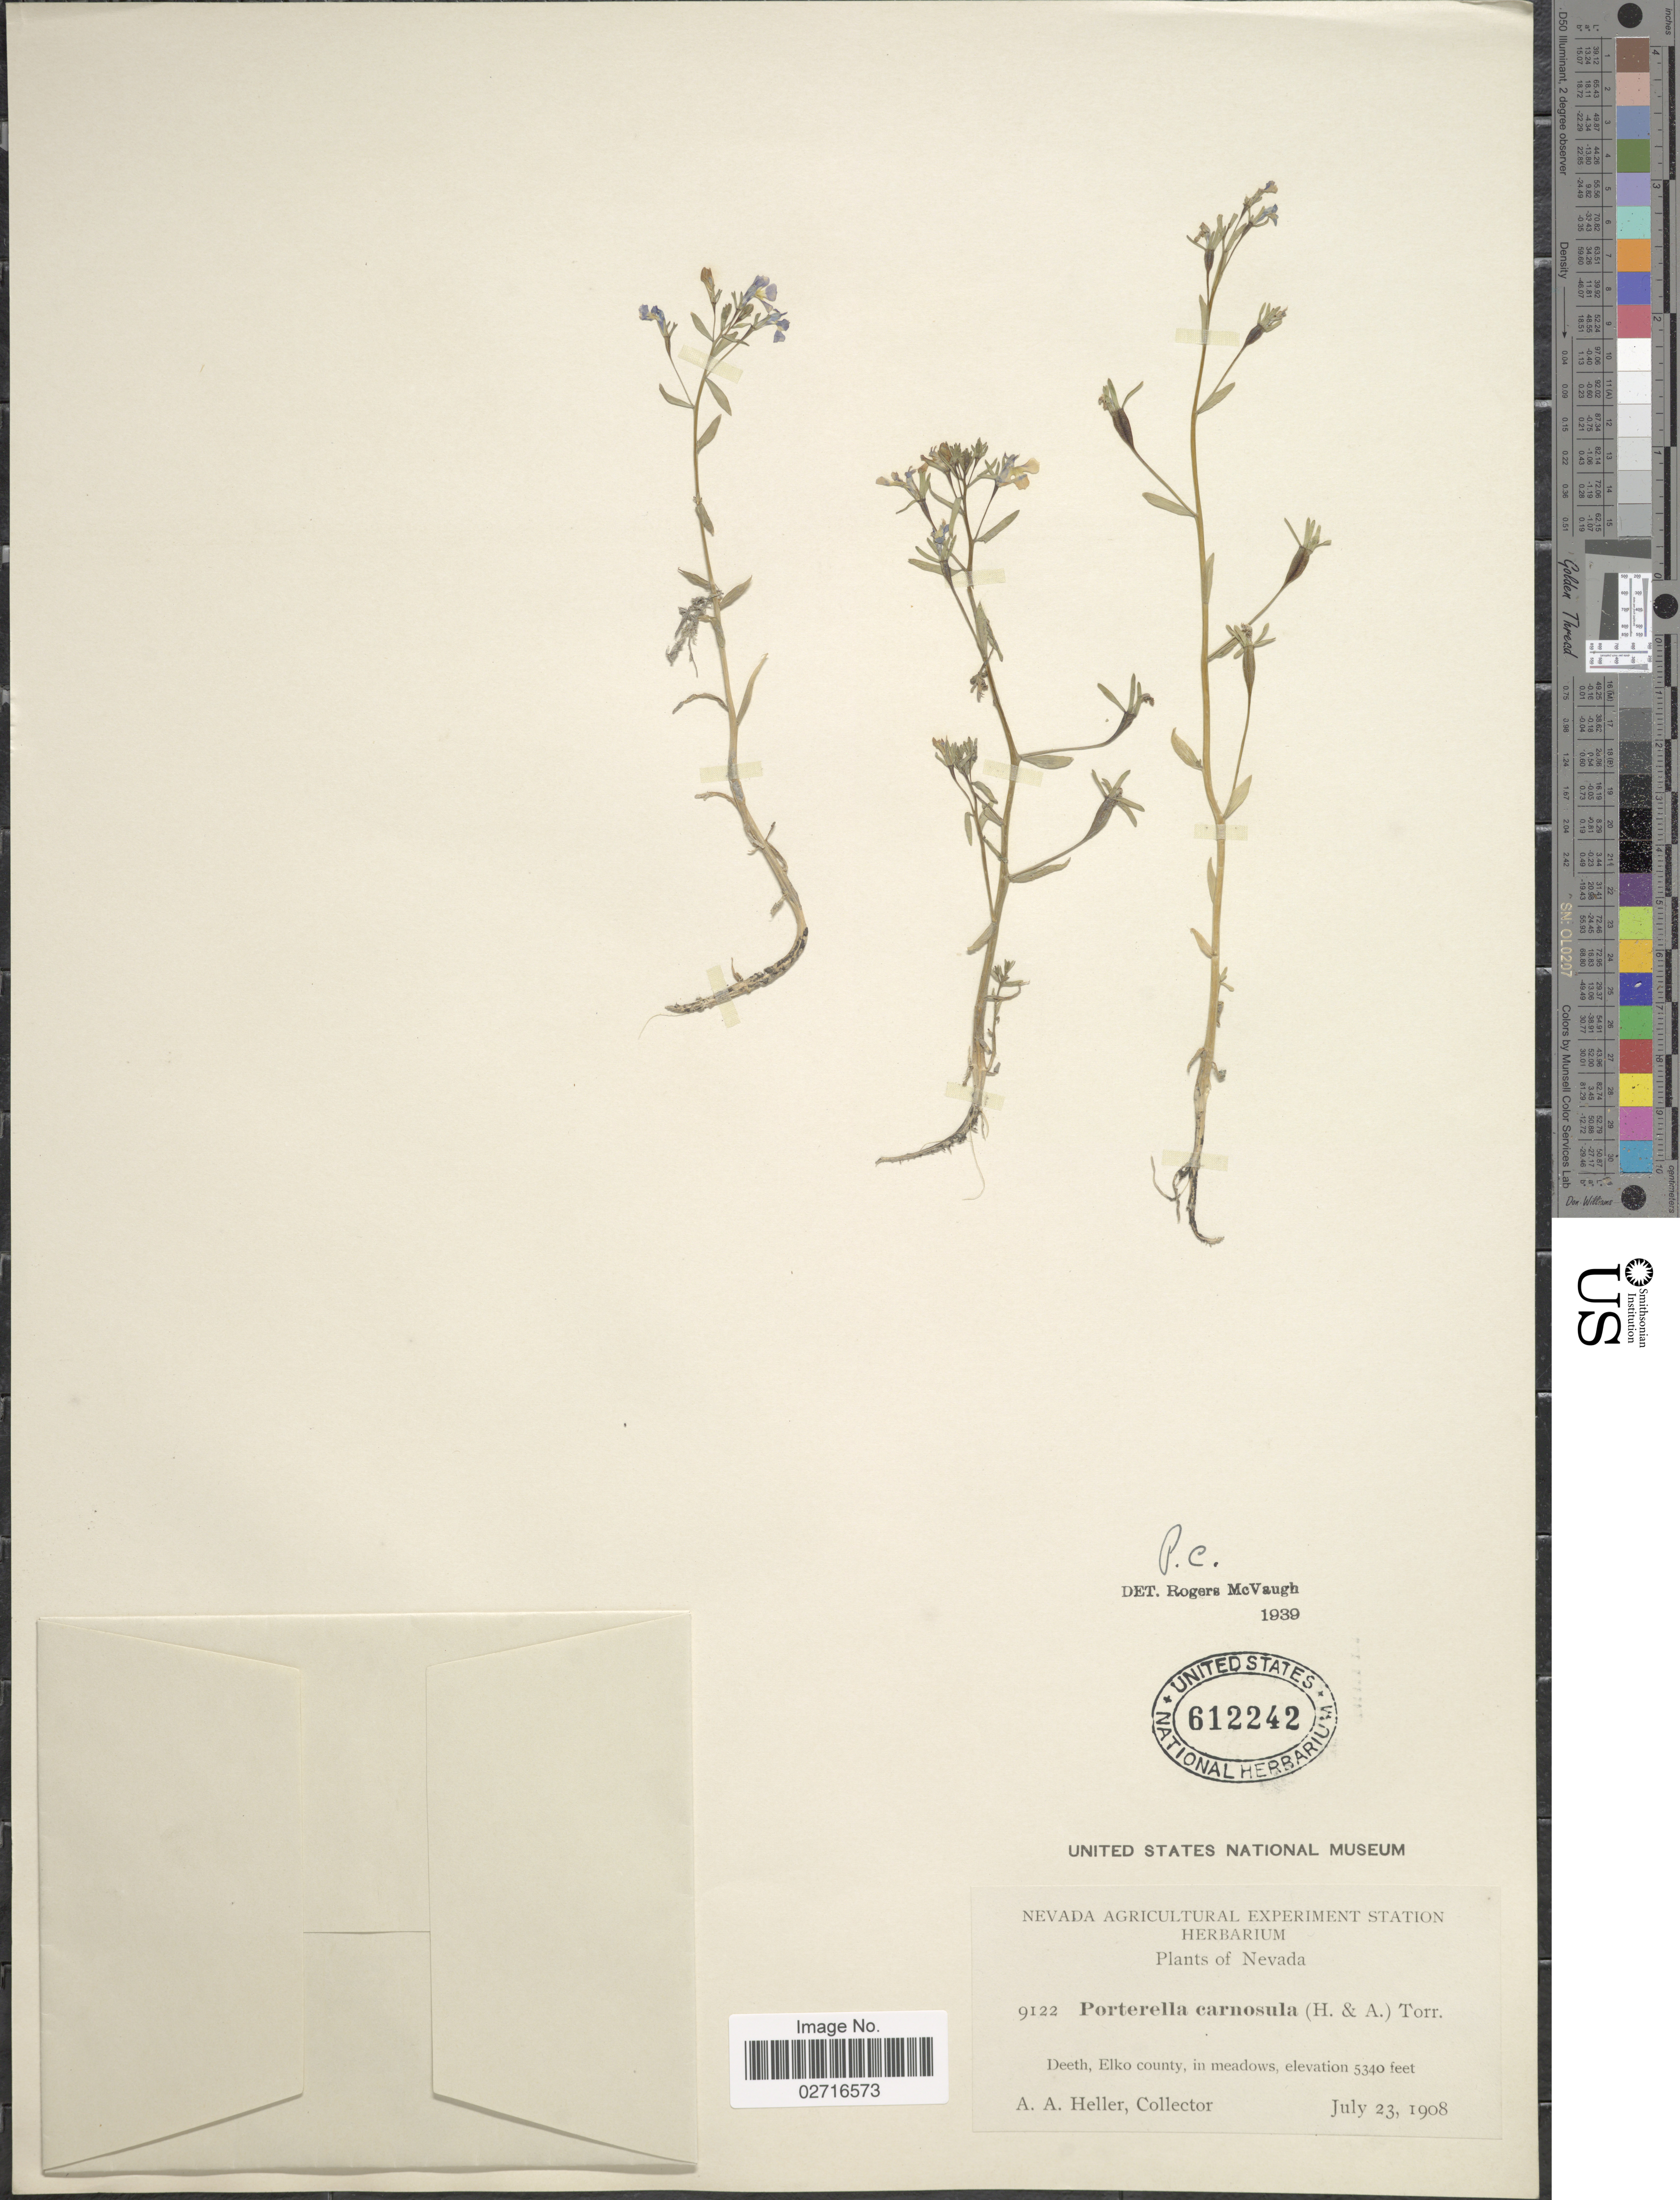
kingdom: Plantae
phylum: Tracheophyta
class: Magnoliopsida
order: Asterales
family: Campanulaceae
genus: Laurentia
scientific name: Laurentia carnosula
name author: (Hook. & Arn.) Benth. ex A. Gray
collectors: A. A. Heller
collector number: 9122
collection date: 1908-07-23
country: United States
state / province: Nevada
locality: Deeth, Elko County, in meadows.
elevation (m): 1628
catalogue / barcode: US 612242